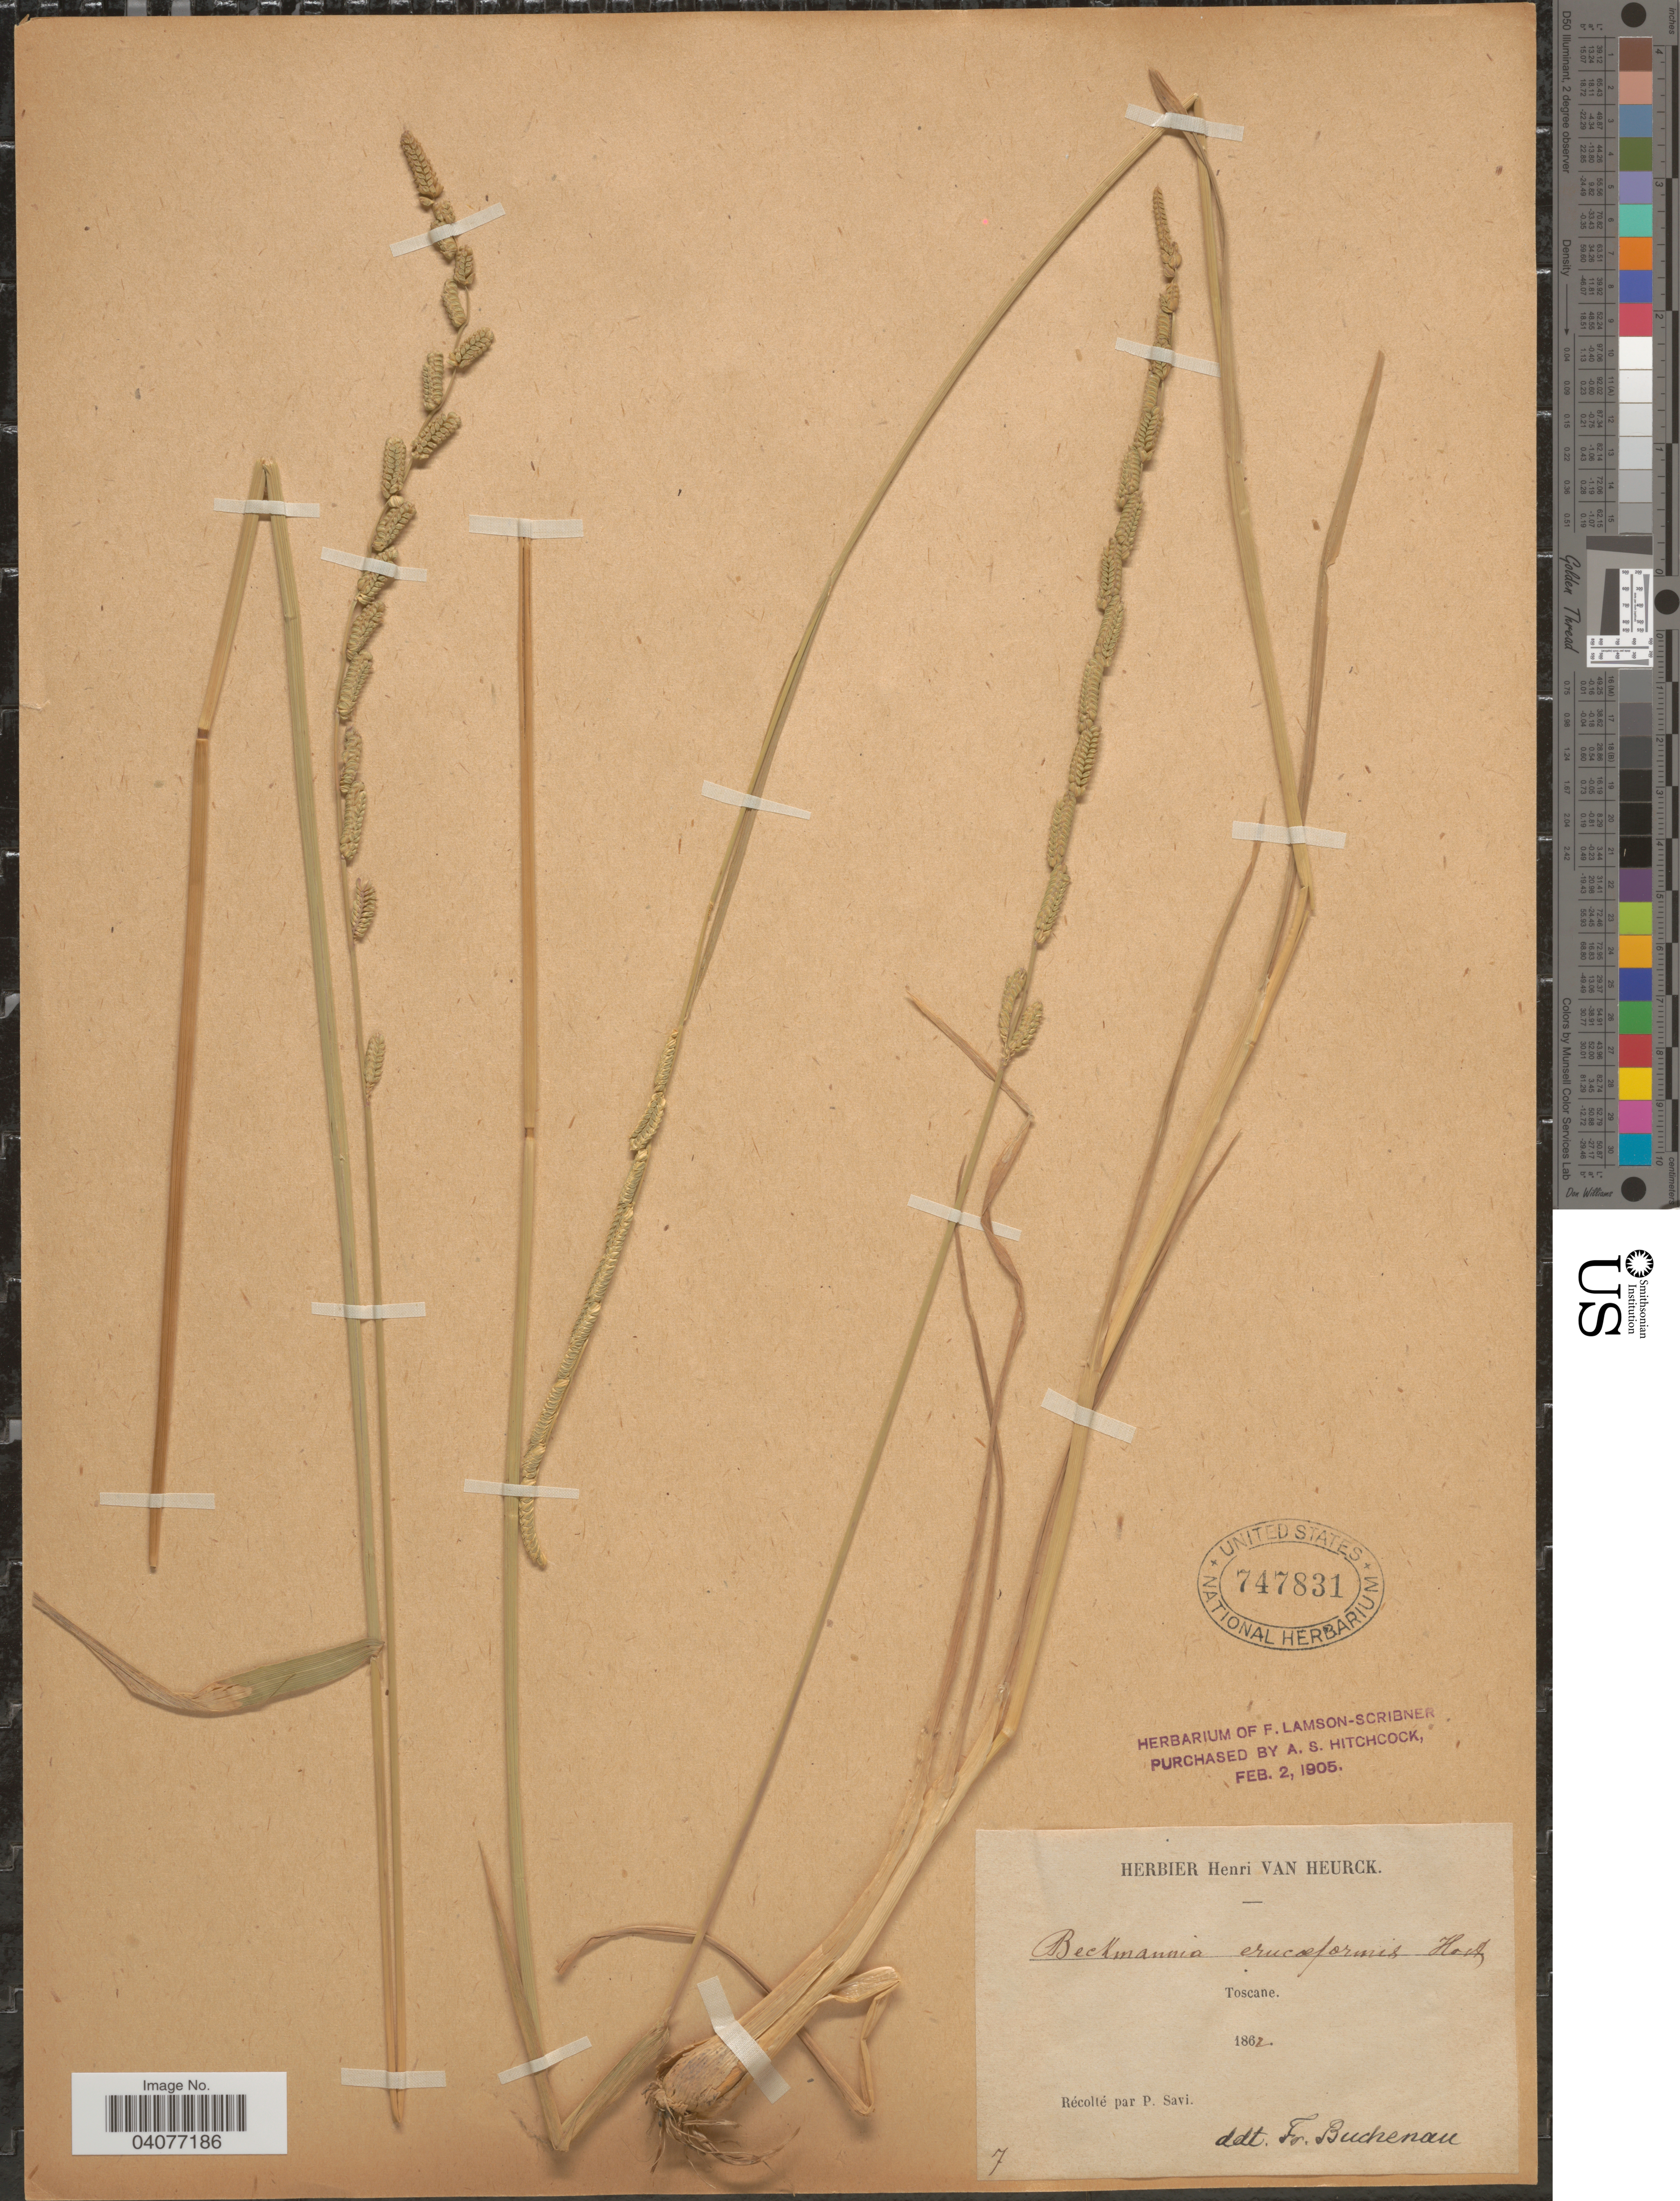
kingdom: Plantae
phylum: Tracheophyta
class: Liliopsida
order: Poales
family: Poaceae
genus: Beckmannia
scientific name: Beckmannia eruciformis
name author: (L.) Host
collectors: P. Savi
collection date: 1862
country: Italy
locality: Toscane.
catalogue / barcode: US 747831